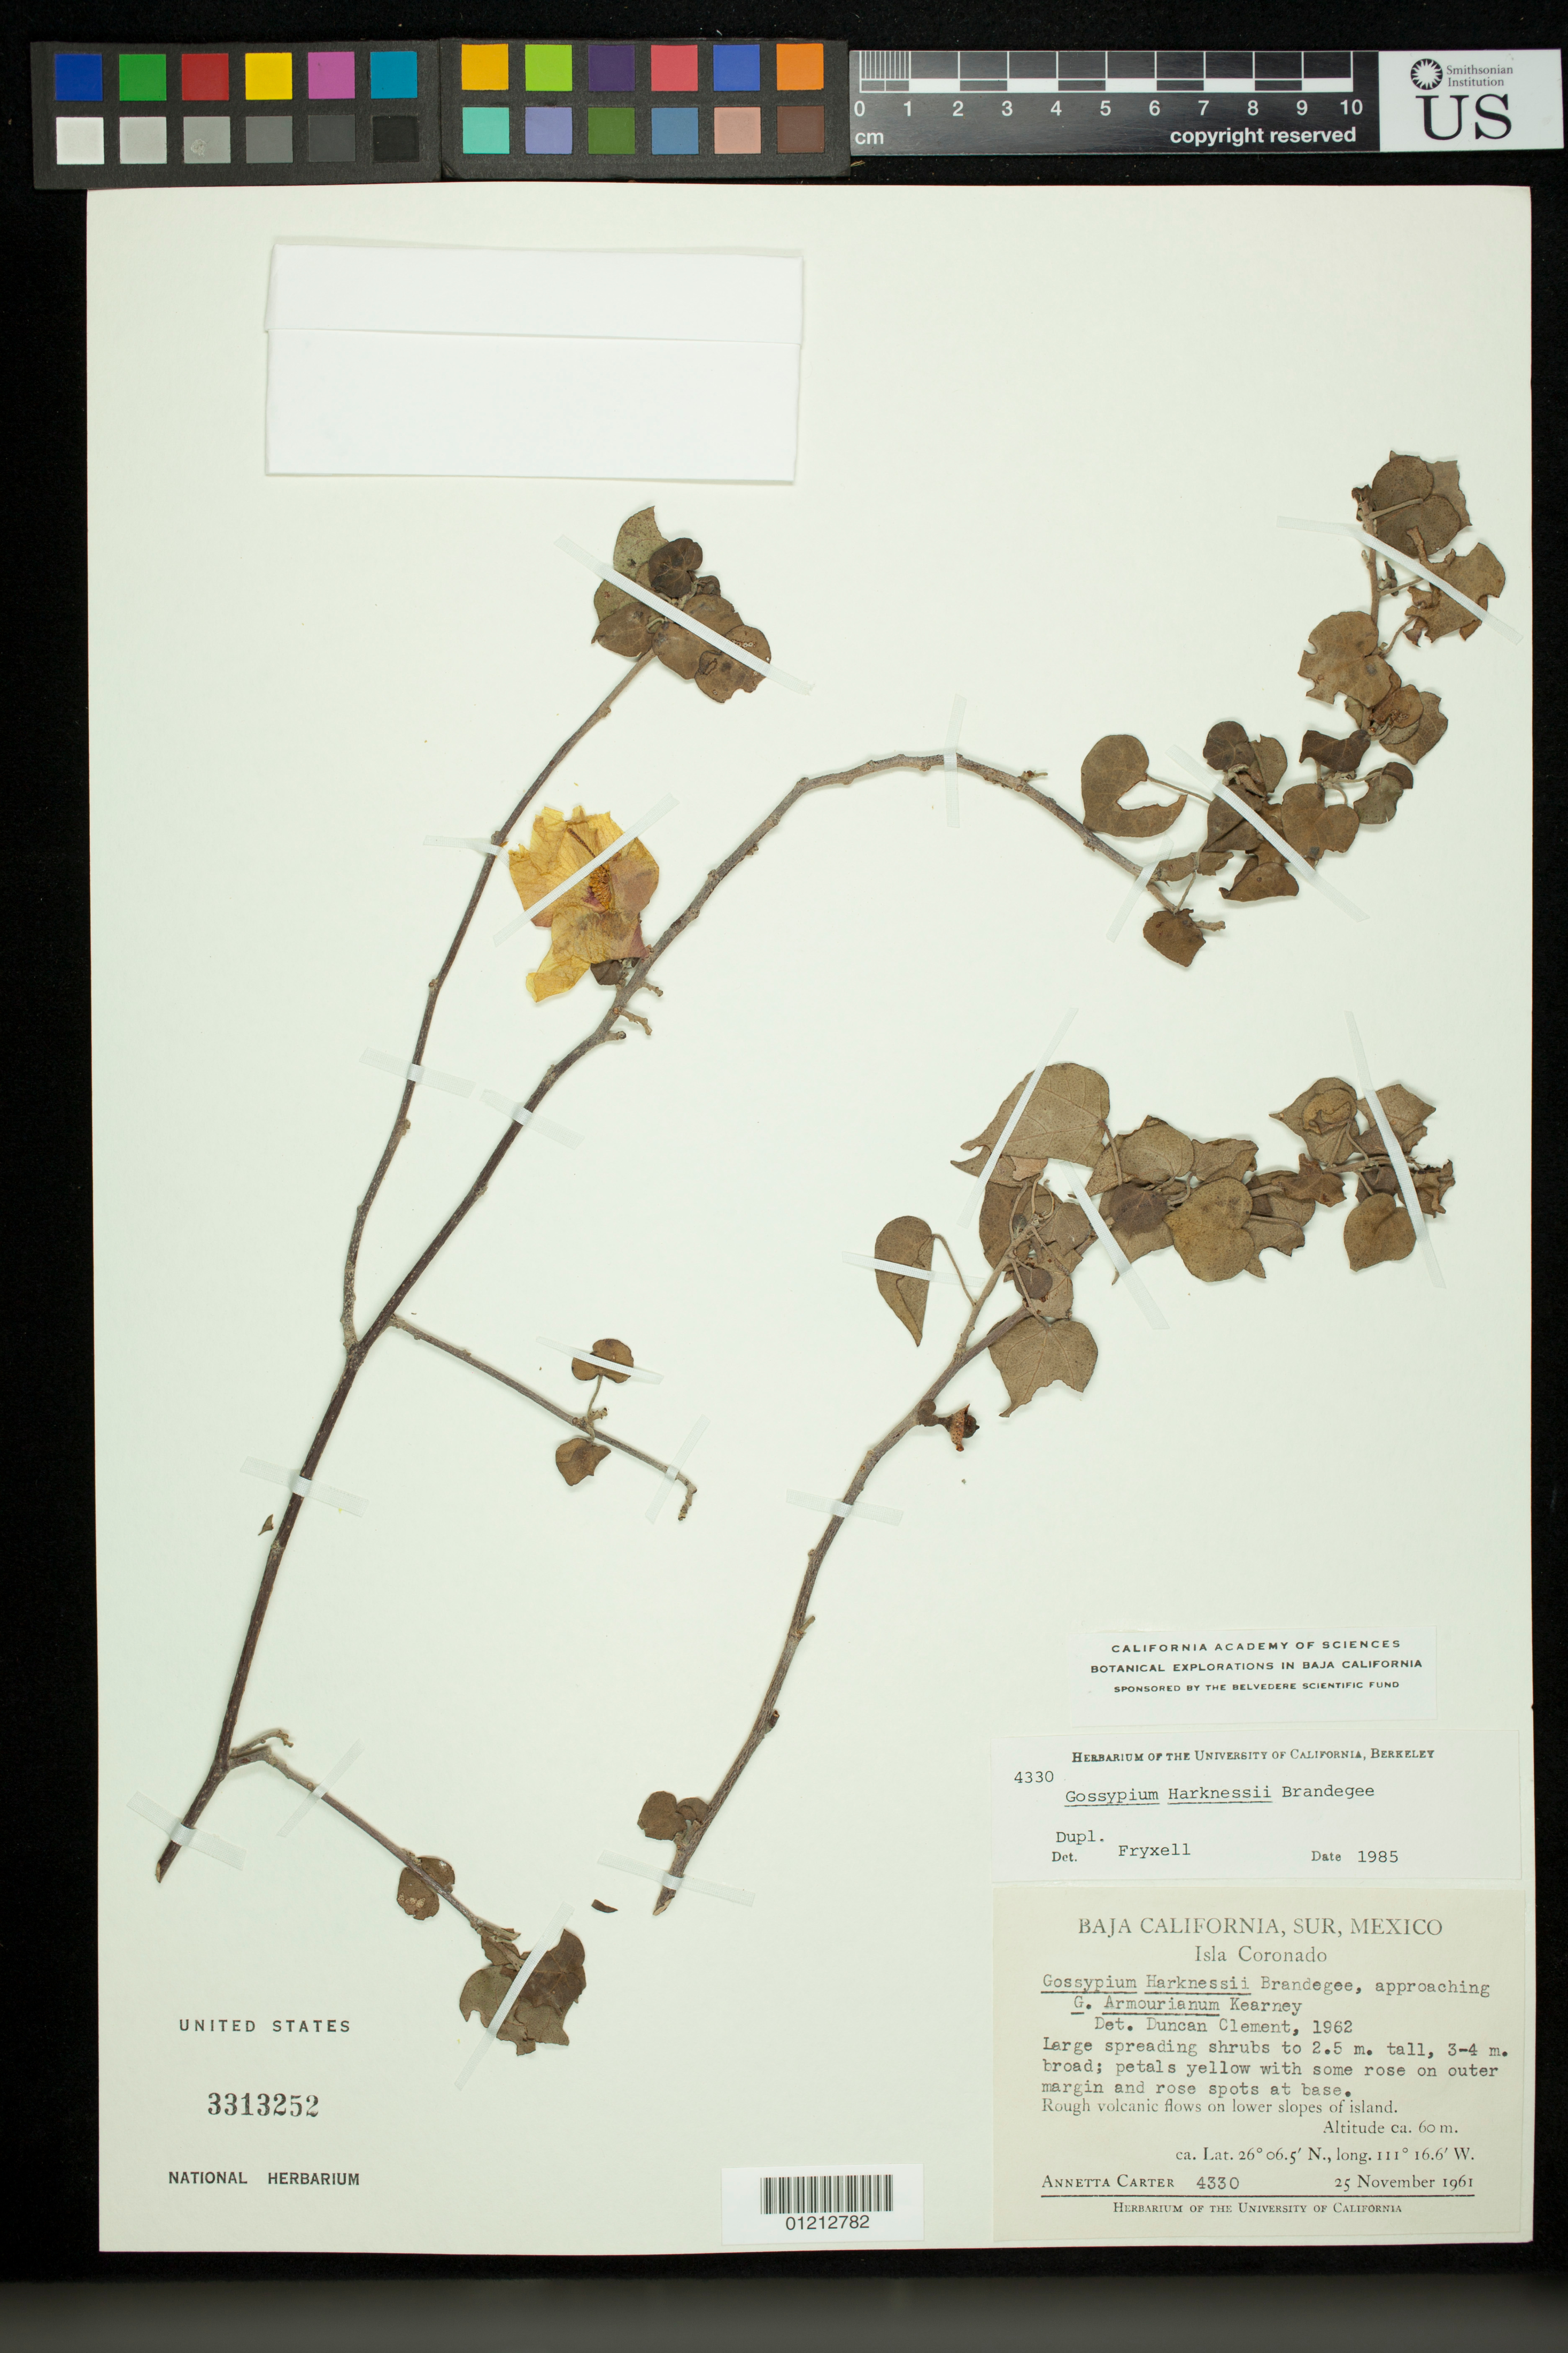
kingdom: Plantae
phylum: Tracheophyta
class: Magnoliopsida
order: Malvales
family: Malvaceae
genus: Gossypium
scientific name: Gossypium harknessii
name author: Brandegee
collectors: A. M. Carter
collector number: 4330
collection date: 1961-11-25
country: Mexico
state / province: Baja California Norte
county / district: Tijuana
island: Coronado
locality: Rough volcanic flows on lower slopes of island.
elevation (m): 60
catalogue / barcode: US 3313252